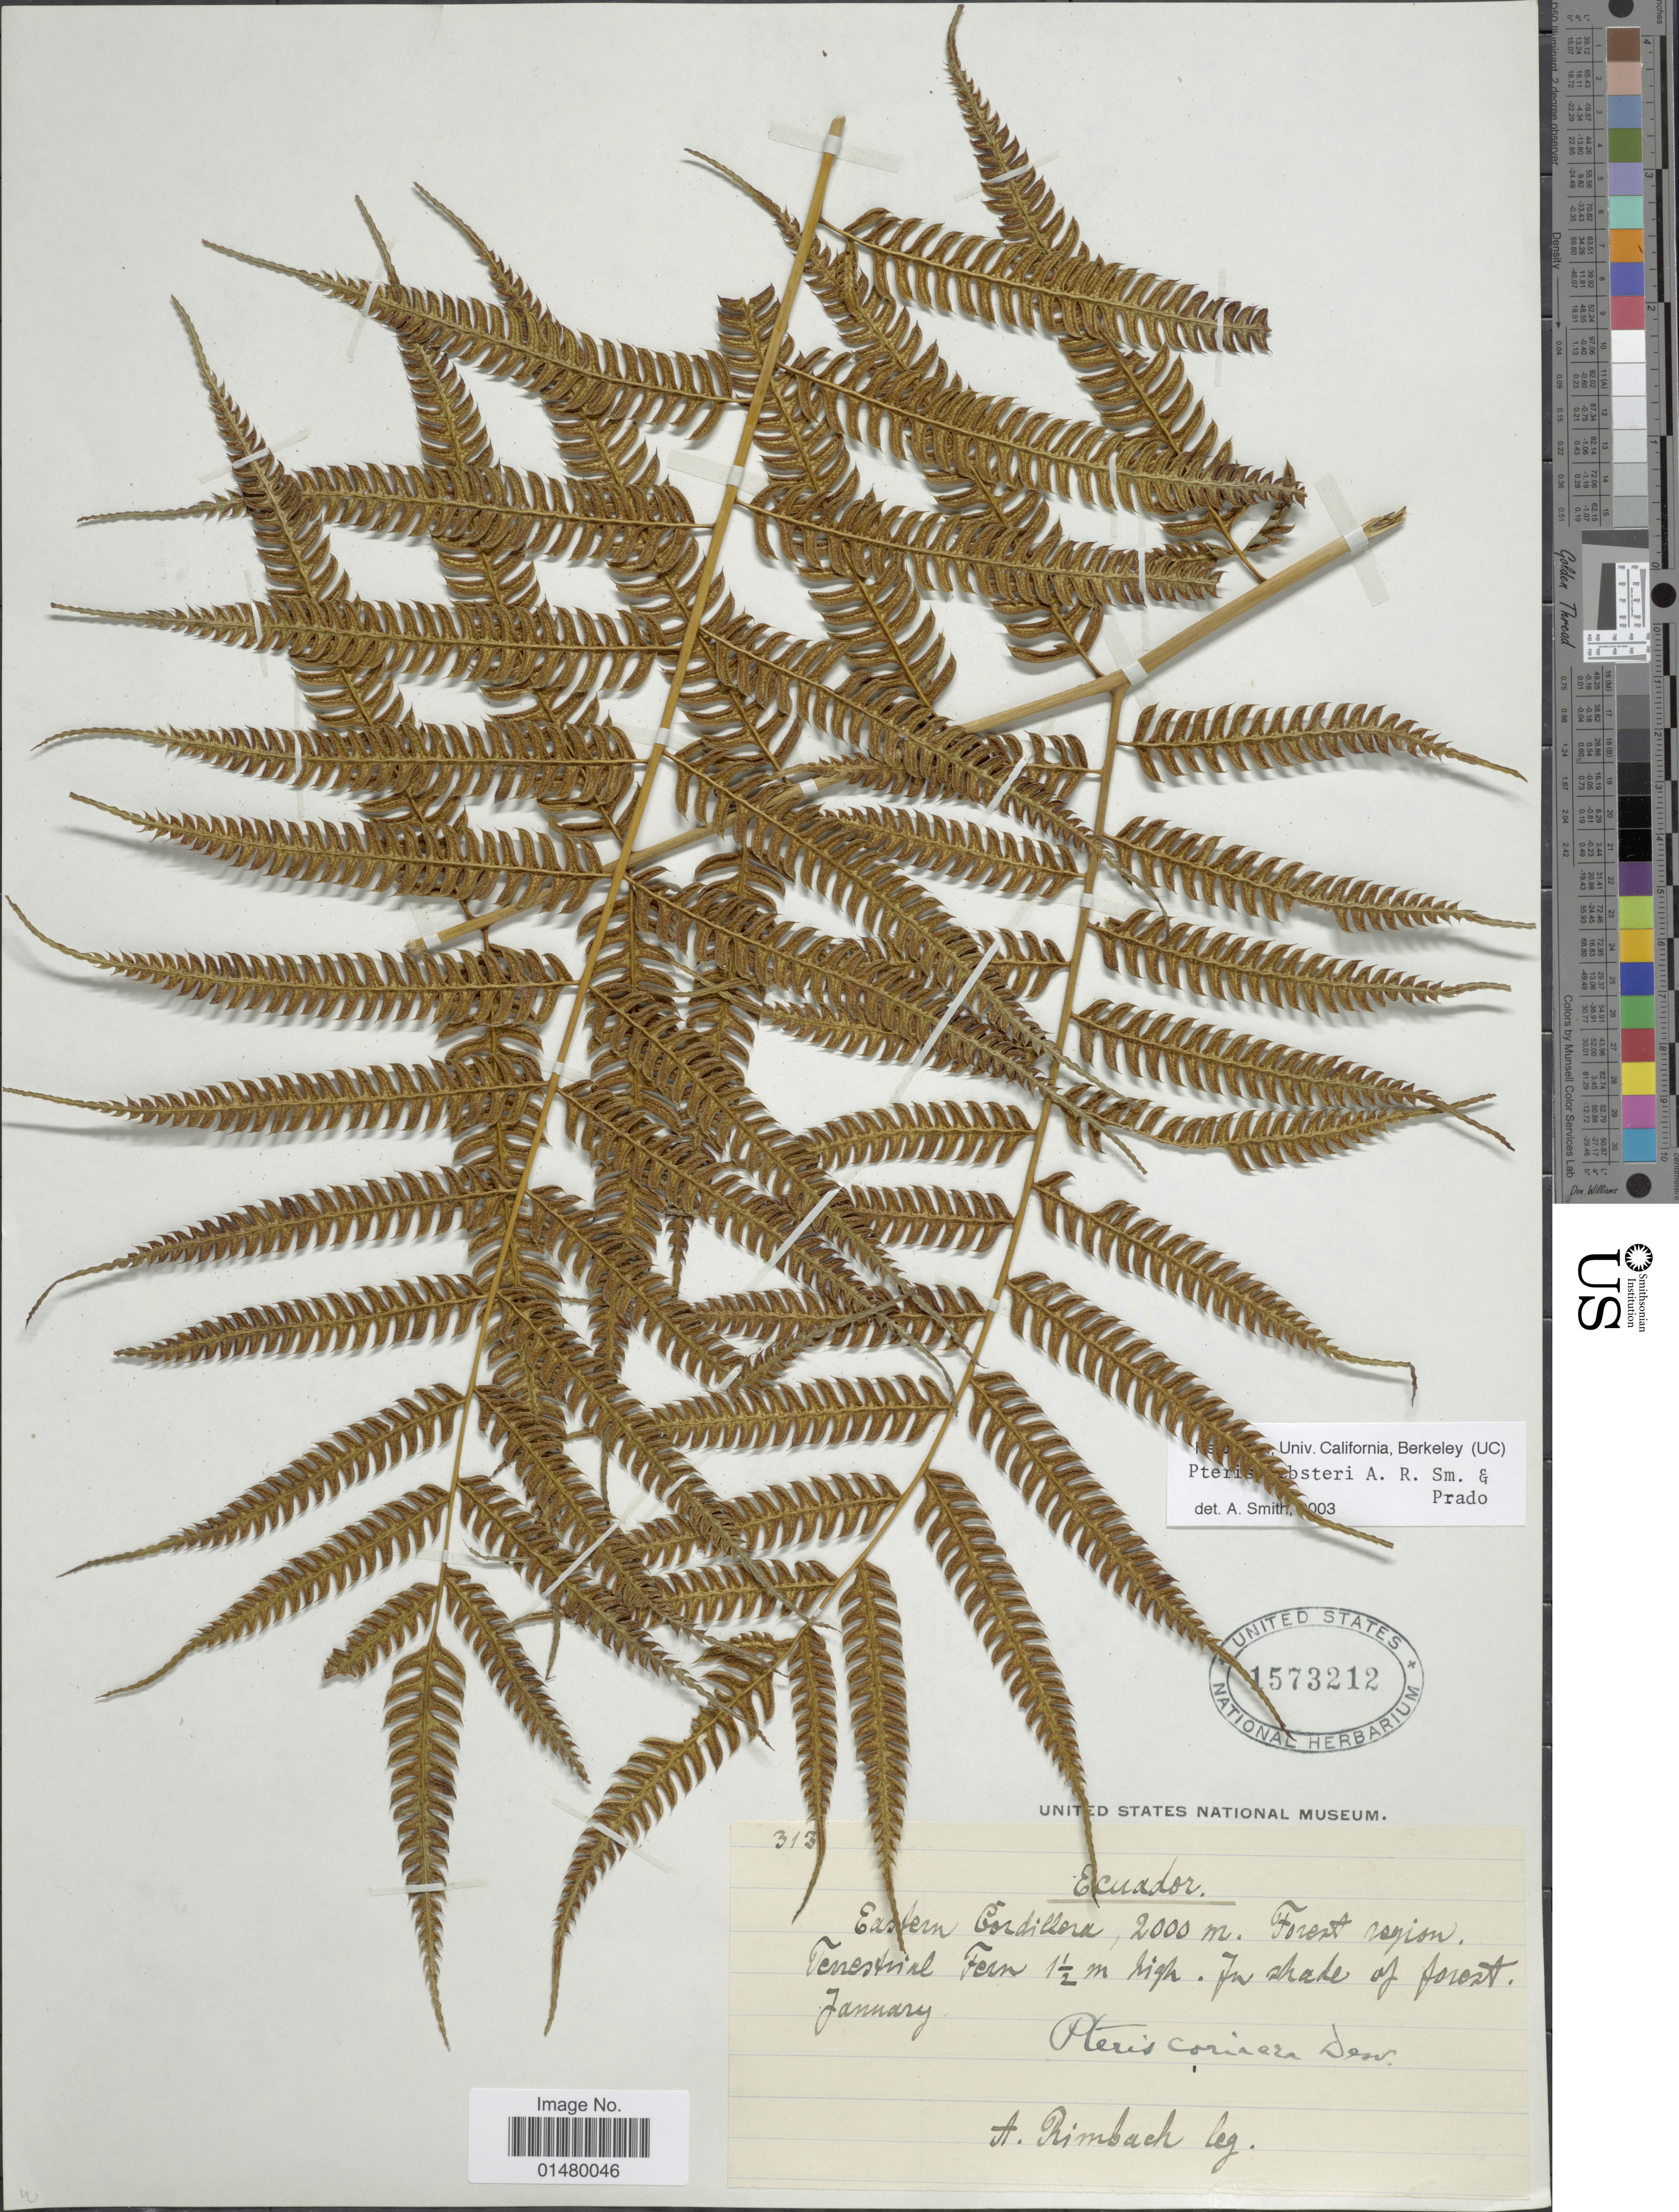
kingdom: Plantae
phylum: Tracheophyta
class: Polypodiopsida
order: Polypodiales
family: Pteridaceae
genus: Pteris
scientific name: Pteris websteri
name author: A.R. Sm. & J. Prado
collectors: A. Rimbach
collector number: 313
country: Ecuador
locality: Eastern Cordillera.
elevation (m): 2000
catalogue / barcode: US 1573212